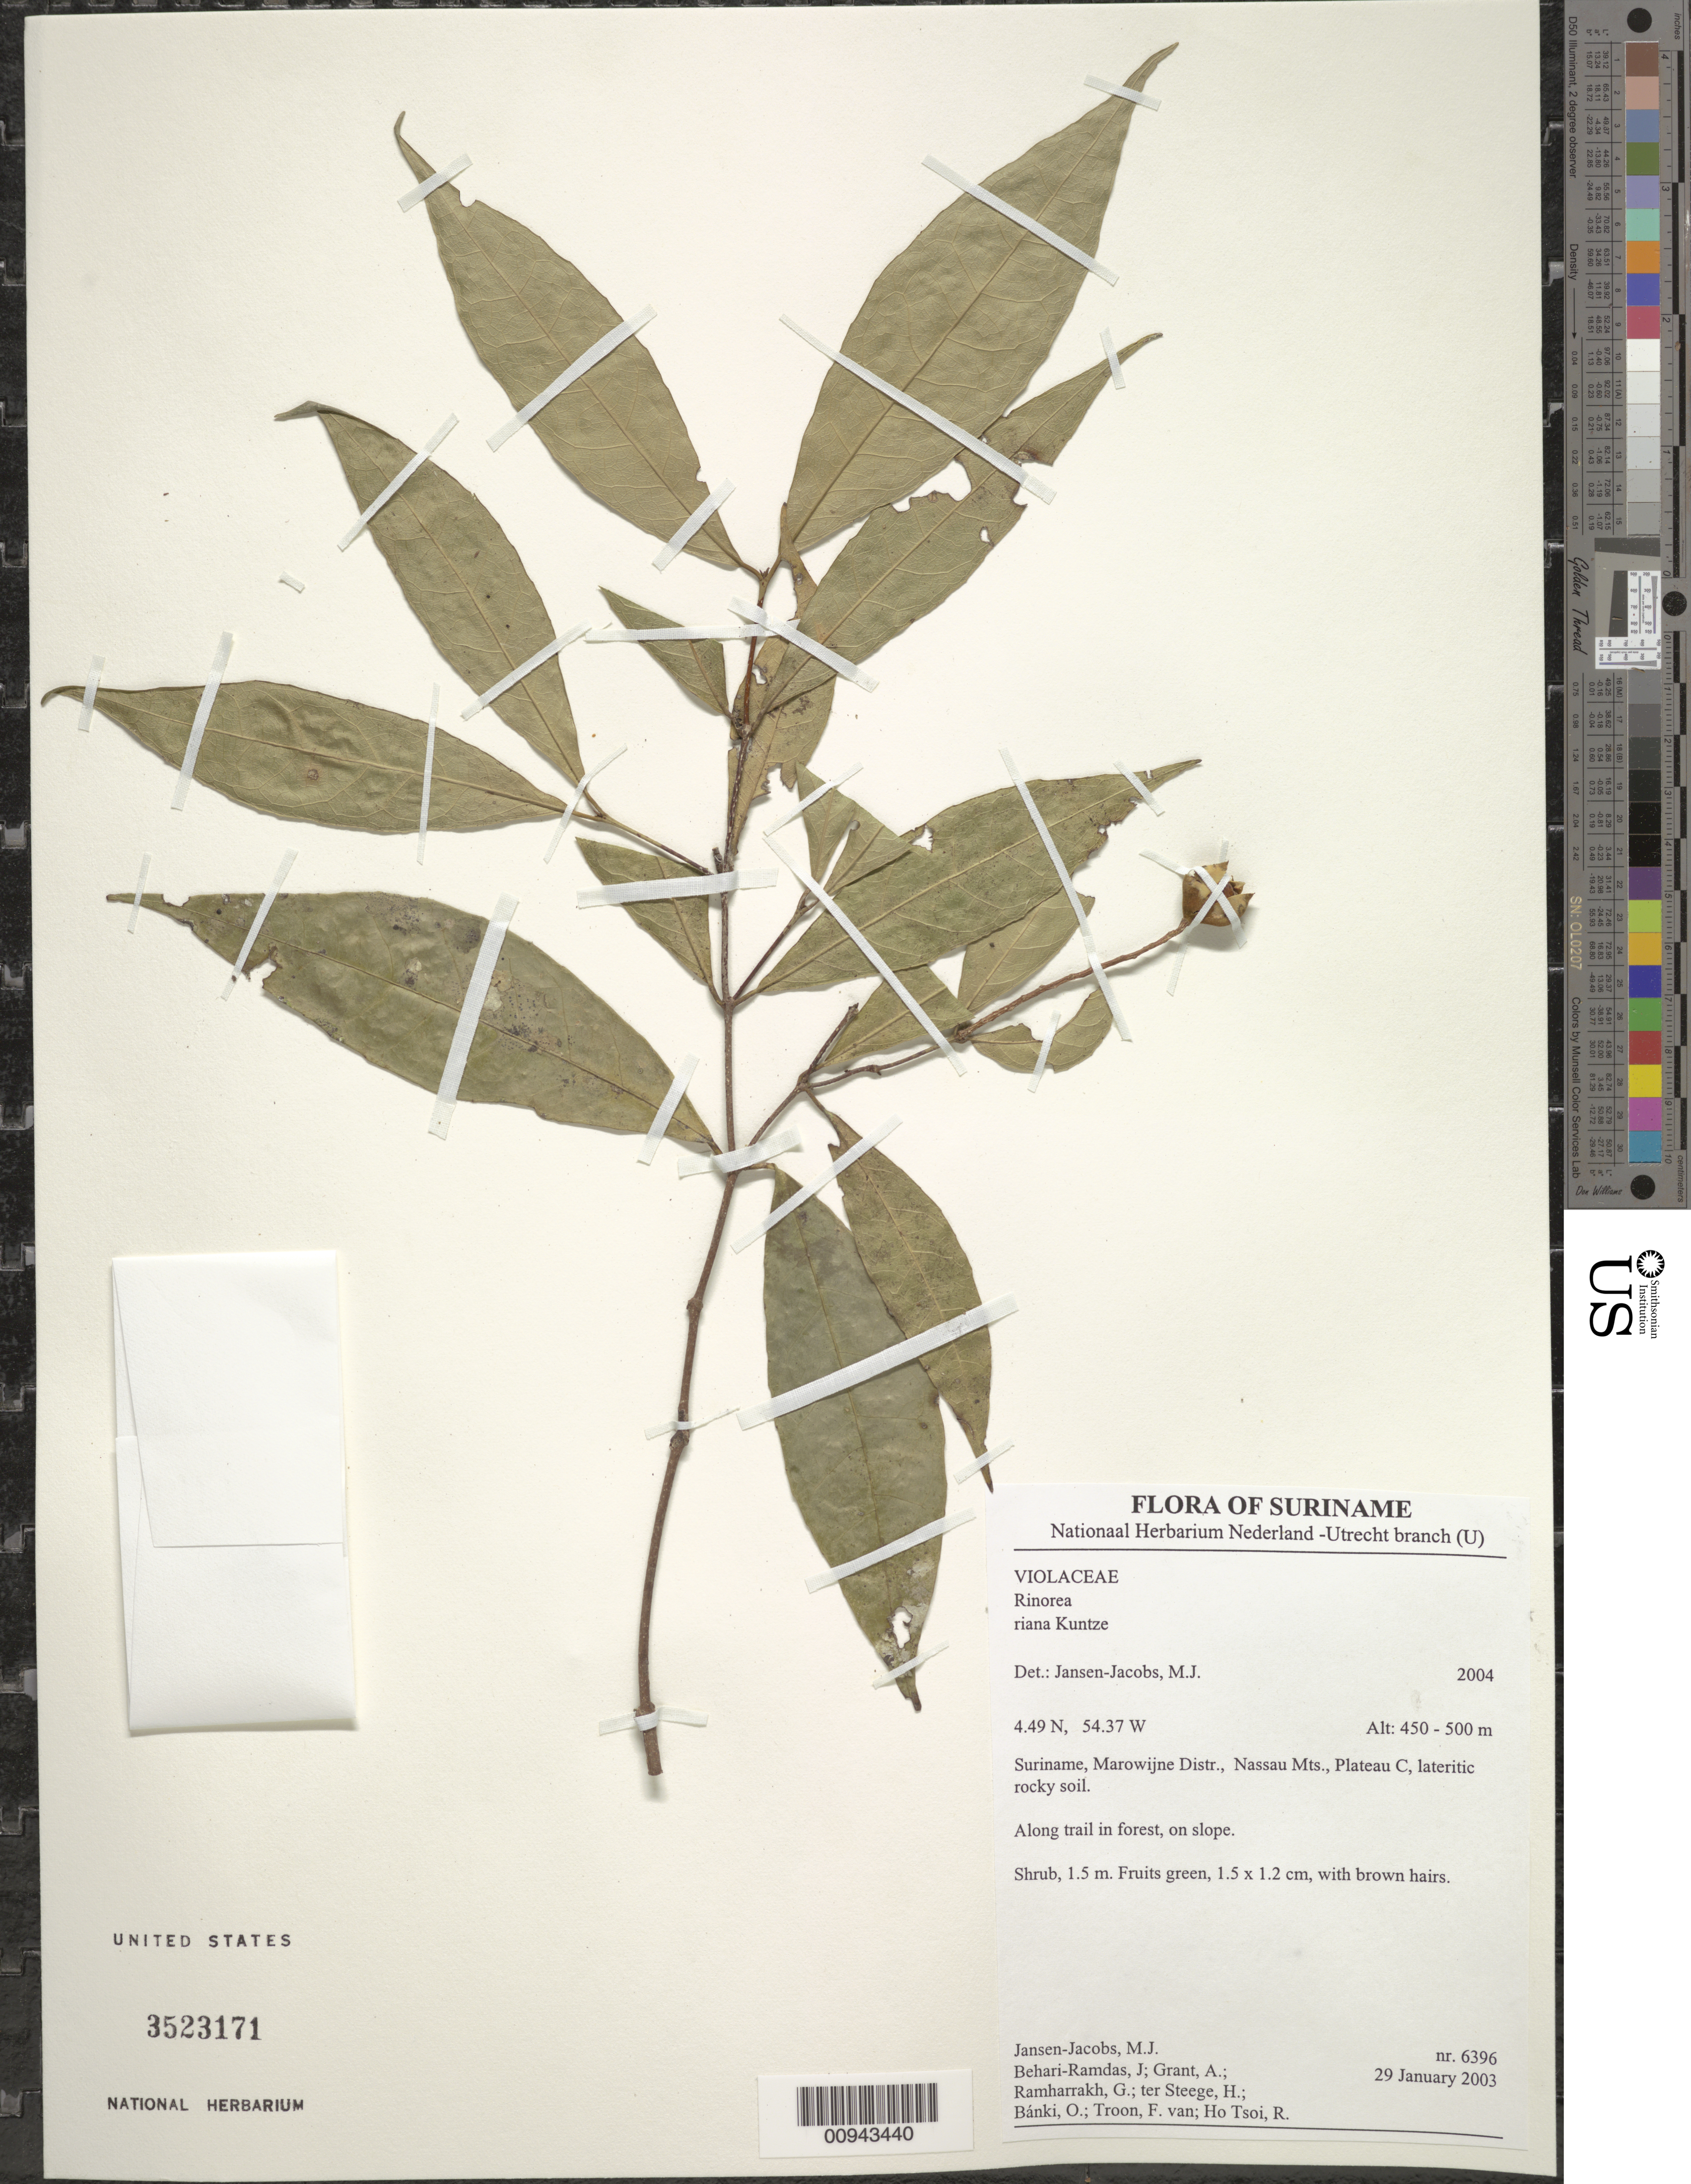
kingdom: Plantae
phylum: Tracheophyta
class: Magnoliopsida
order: Malpighiales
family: Violaceae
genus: Rinorea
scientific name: Rinorea melanodonta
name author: S.F. Blake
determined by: Hoyos-Gomez, S. E.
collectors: M. J. Jansen-Jacobs, J. Behari-Ramdas, A. Grant, G. Ramharrakh, H. ter Steege, O. Bánki, F. Van Troon & R. Ho Tsoi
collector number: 6396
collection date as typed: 29-Jan-03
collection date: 2003-01-29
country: Suriname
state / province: Marowijne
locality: Nassau Mts., Plateau C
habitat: Lateritic rocky soil. Along trail in forest, on slope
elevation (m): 500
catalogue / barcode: US 3523171